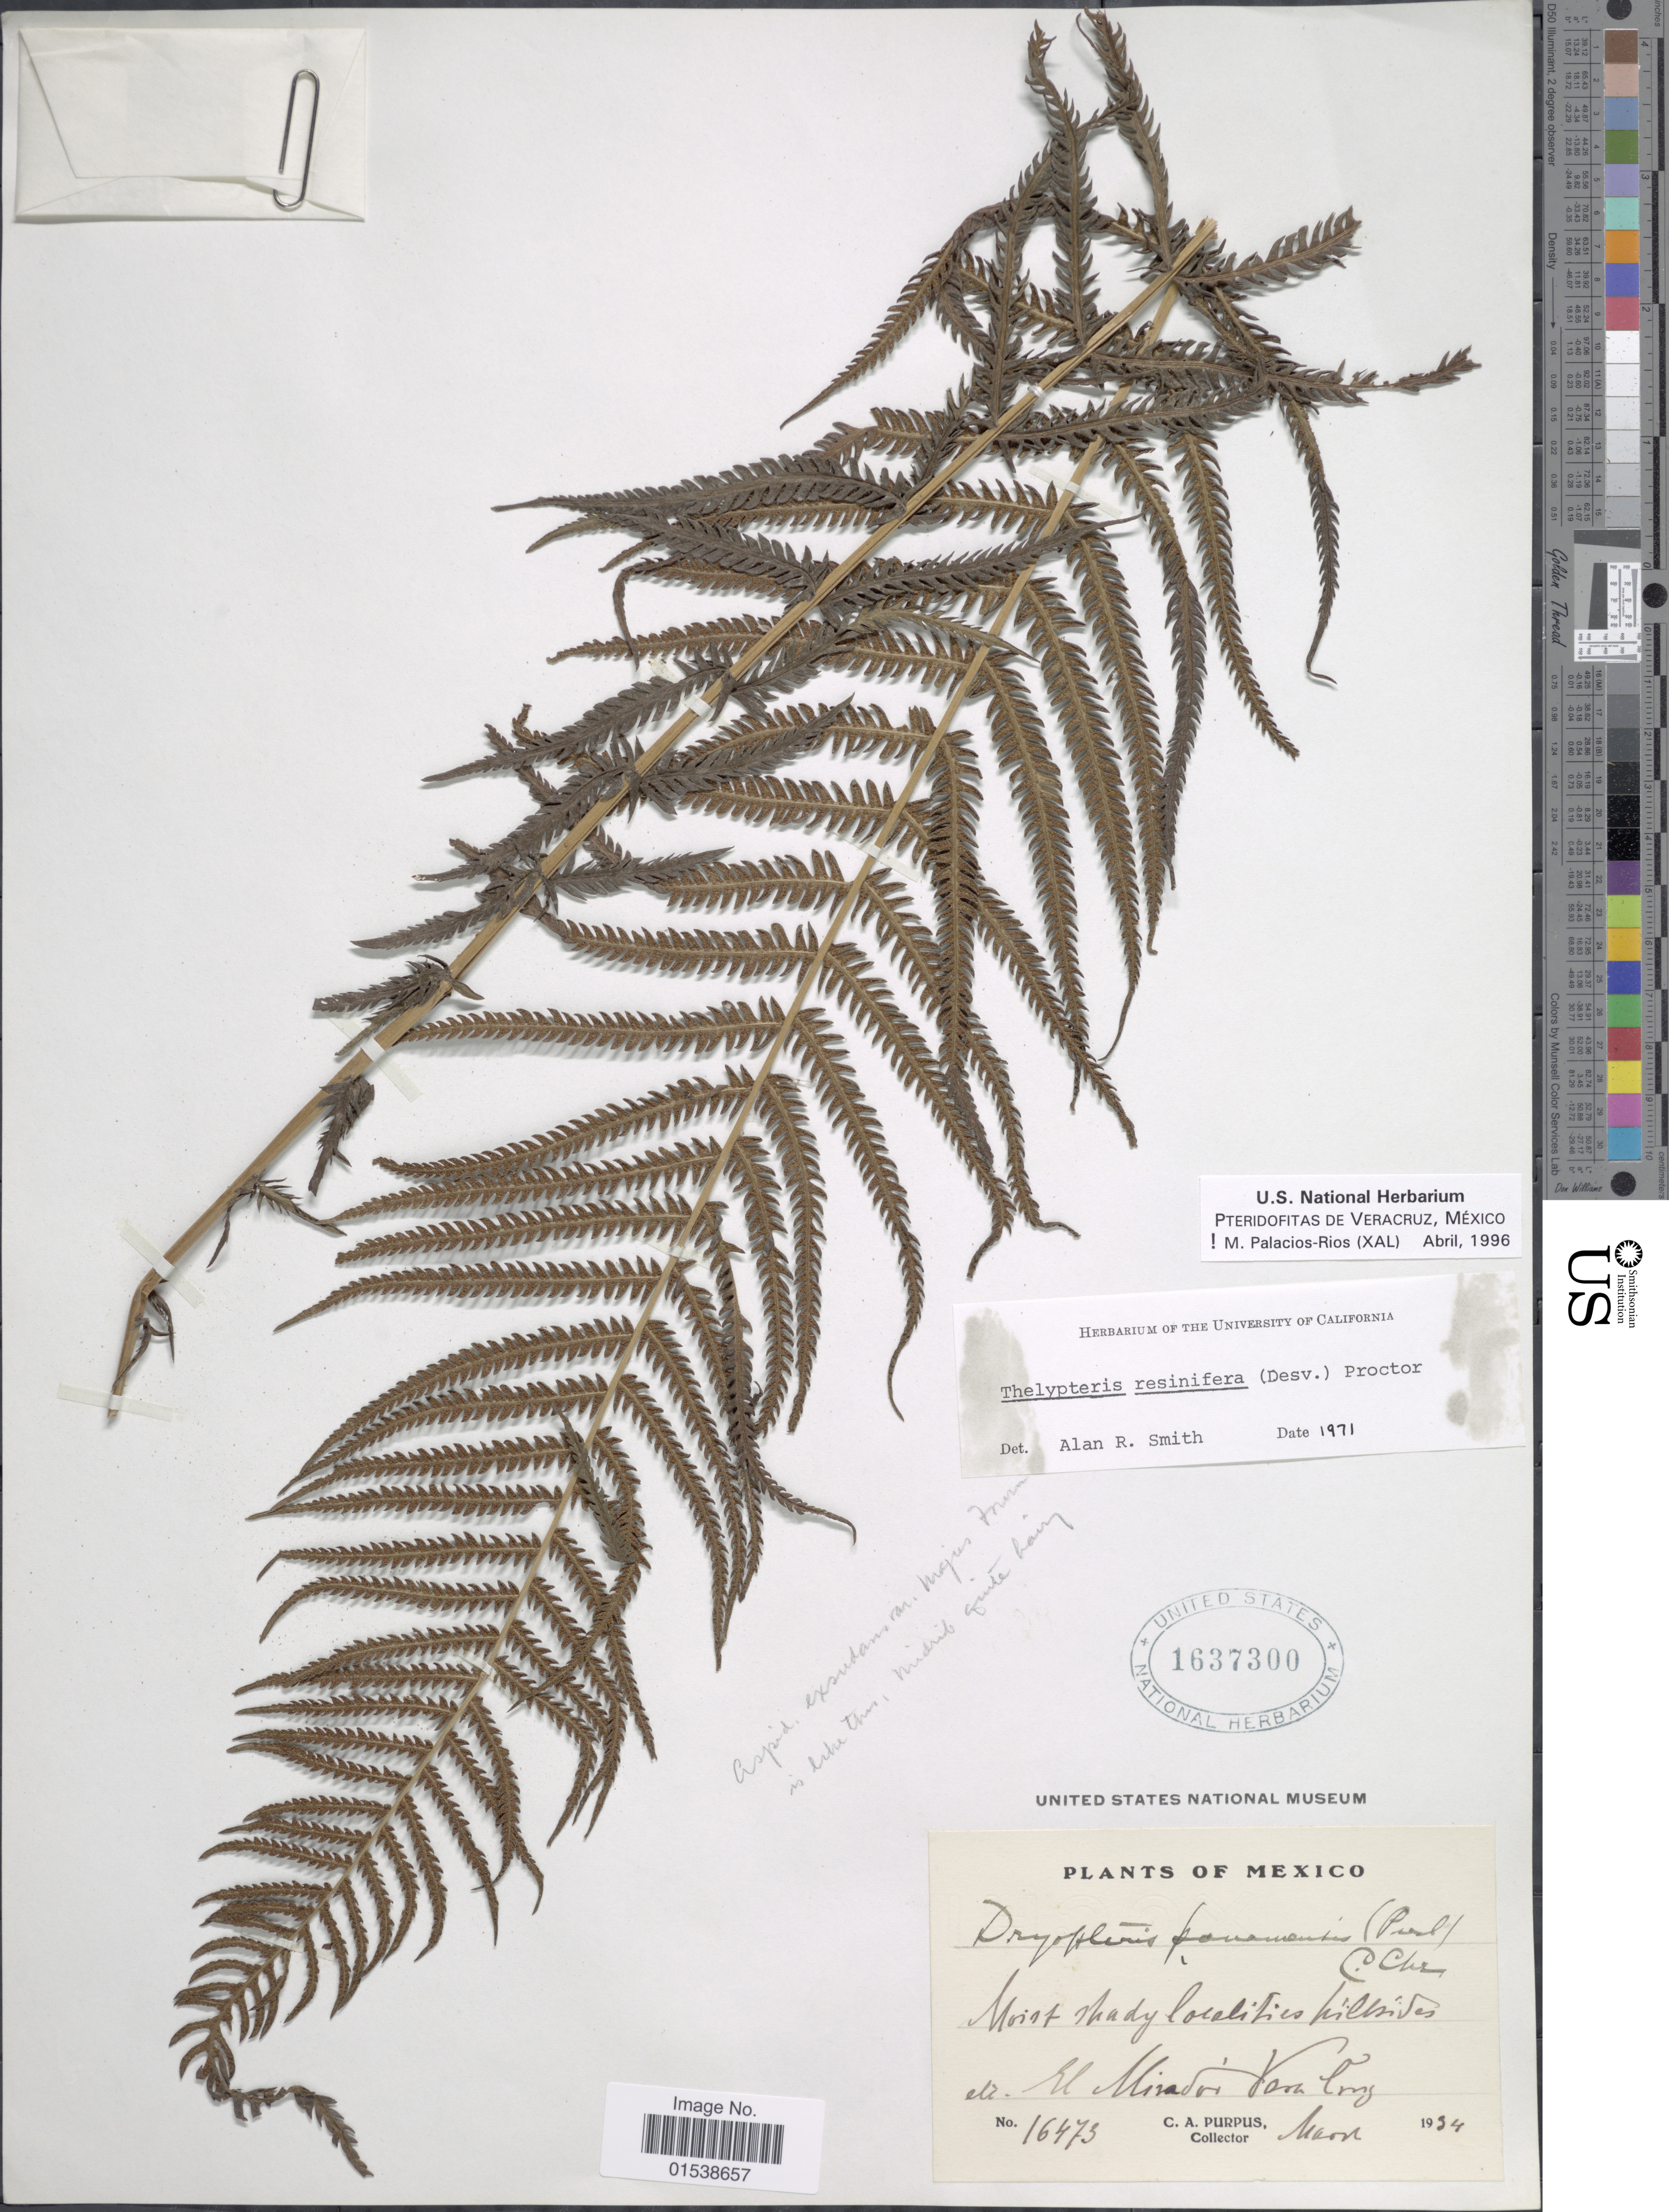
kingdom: Plantae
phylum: Tracheophyta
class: Polypodiopsida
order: Polypodiales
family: Thelypteridaceae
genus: Amauropelta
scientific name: Amauropelta resinifera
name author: (Desv.) Pic. Serm.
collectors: C. A. Purpus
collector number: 16473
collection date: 1934-05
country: Mexico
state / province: Veracruz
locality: El Miradol, Vera Cruz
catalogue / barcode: US 1637300